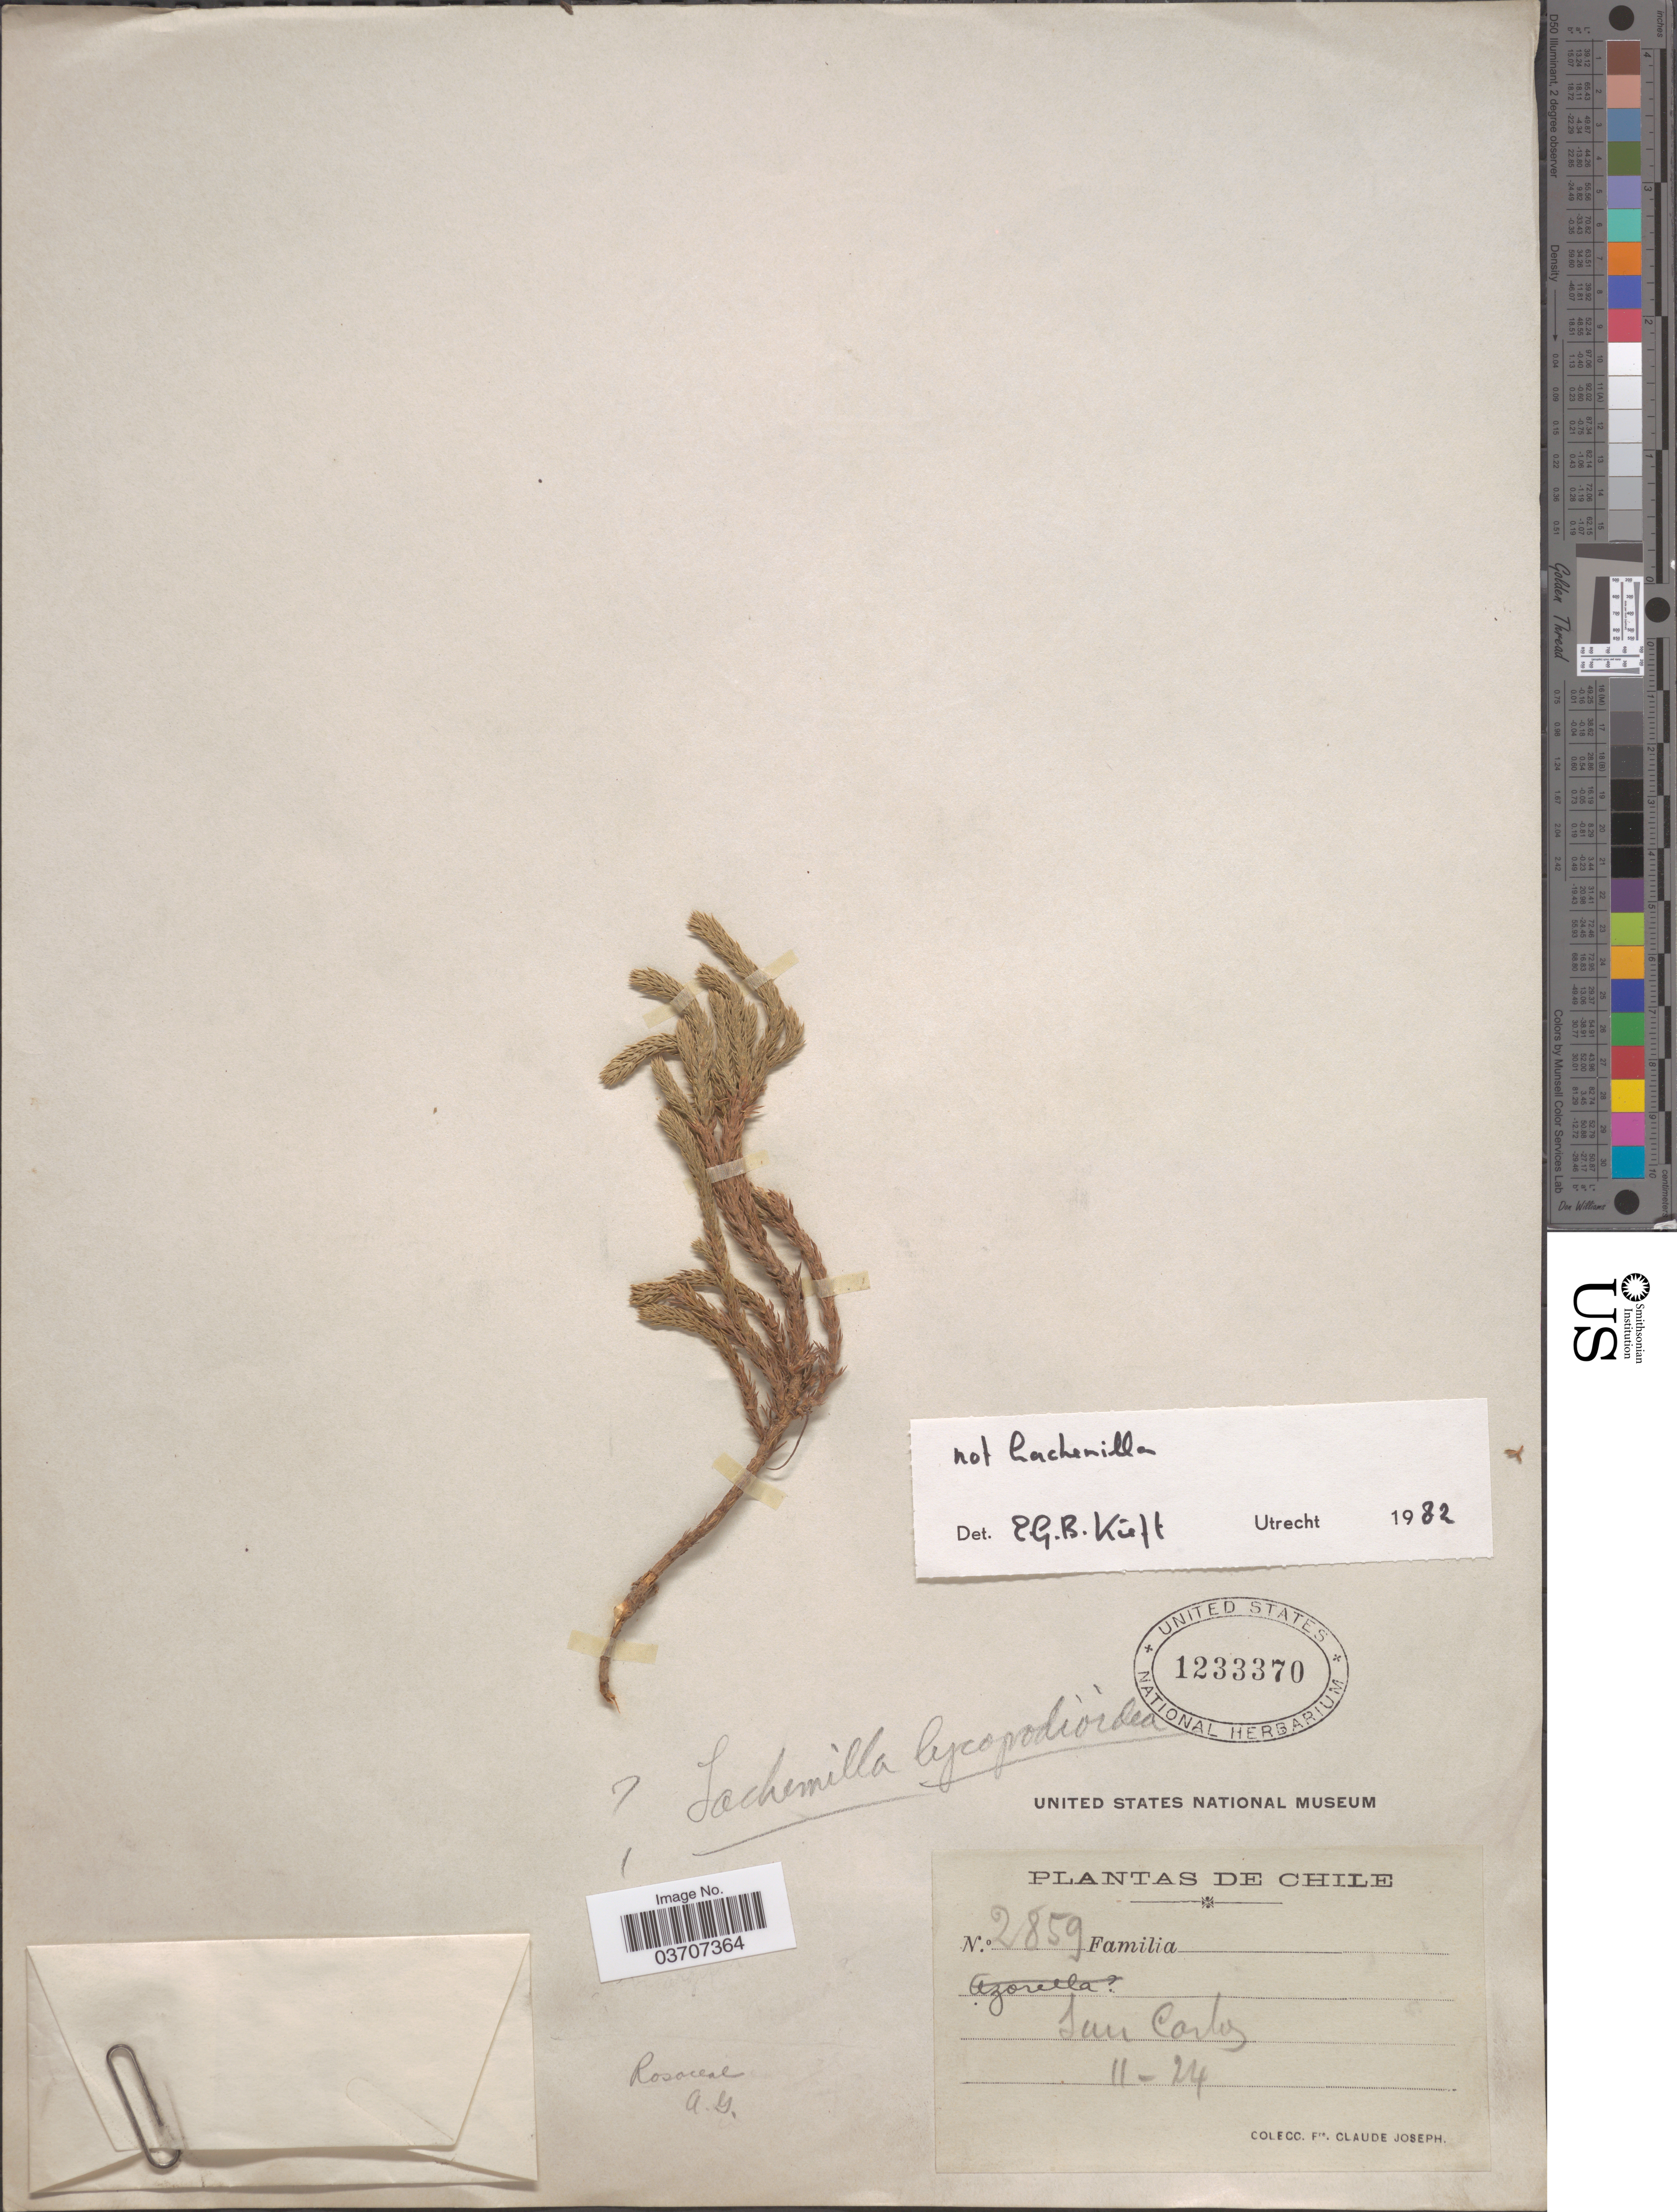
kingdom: Plantae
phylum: Tracheophyta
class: Magnoliopsida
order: Rosales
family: Rosaceae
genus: Lachemilla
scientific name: Lachemilla sp.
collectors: Bro. Claude-Joseph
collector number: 2859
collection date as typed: Transcribed d/m/y: /2/24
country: Chile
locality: San Carlos.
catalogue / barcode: US 1233370